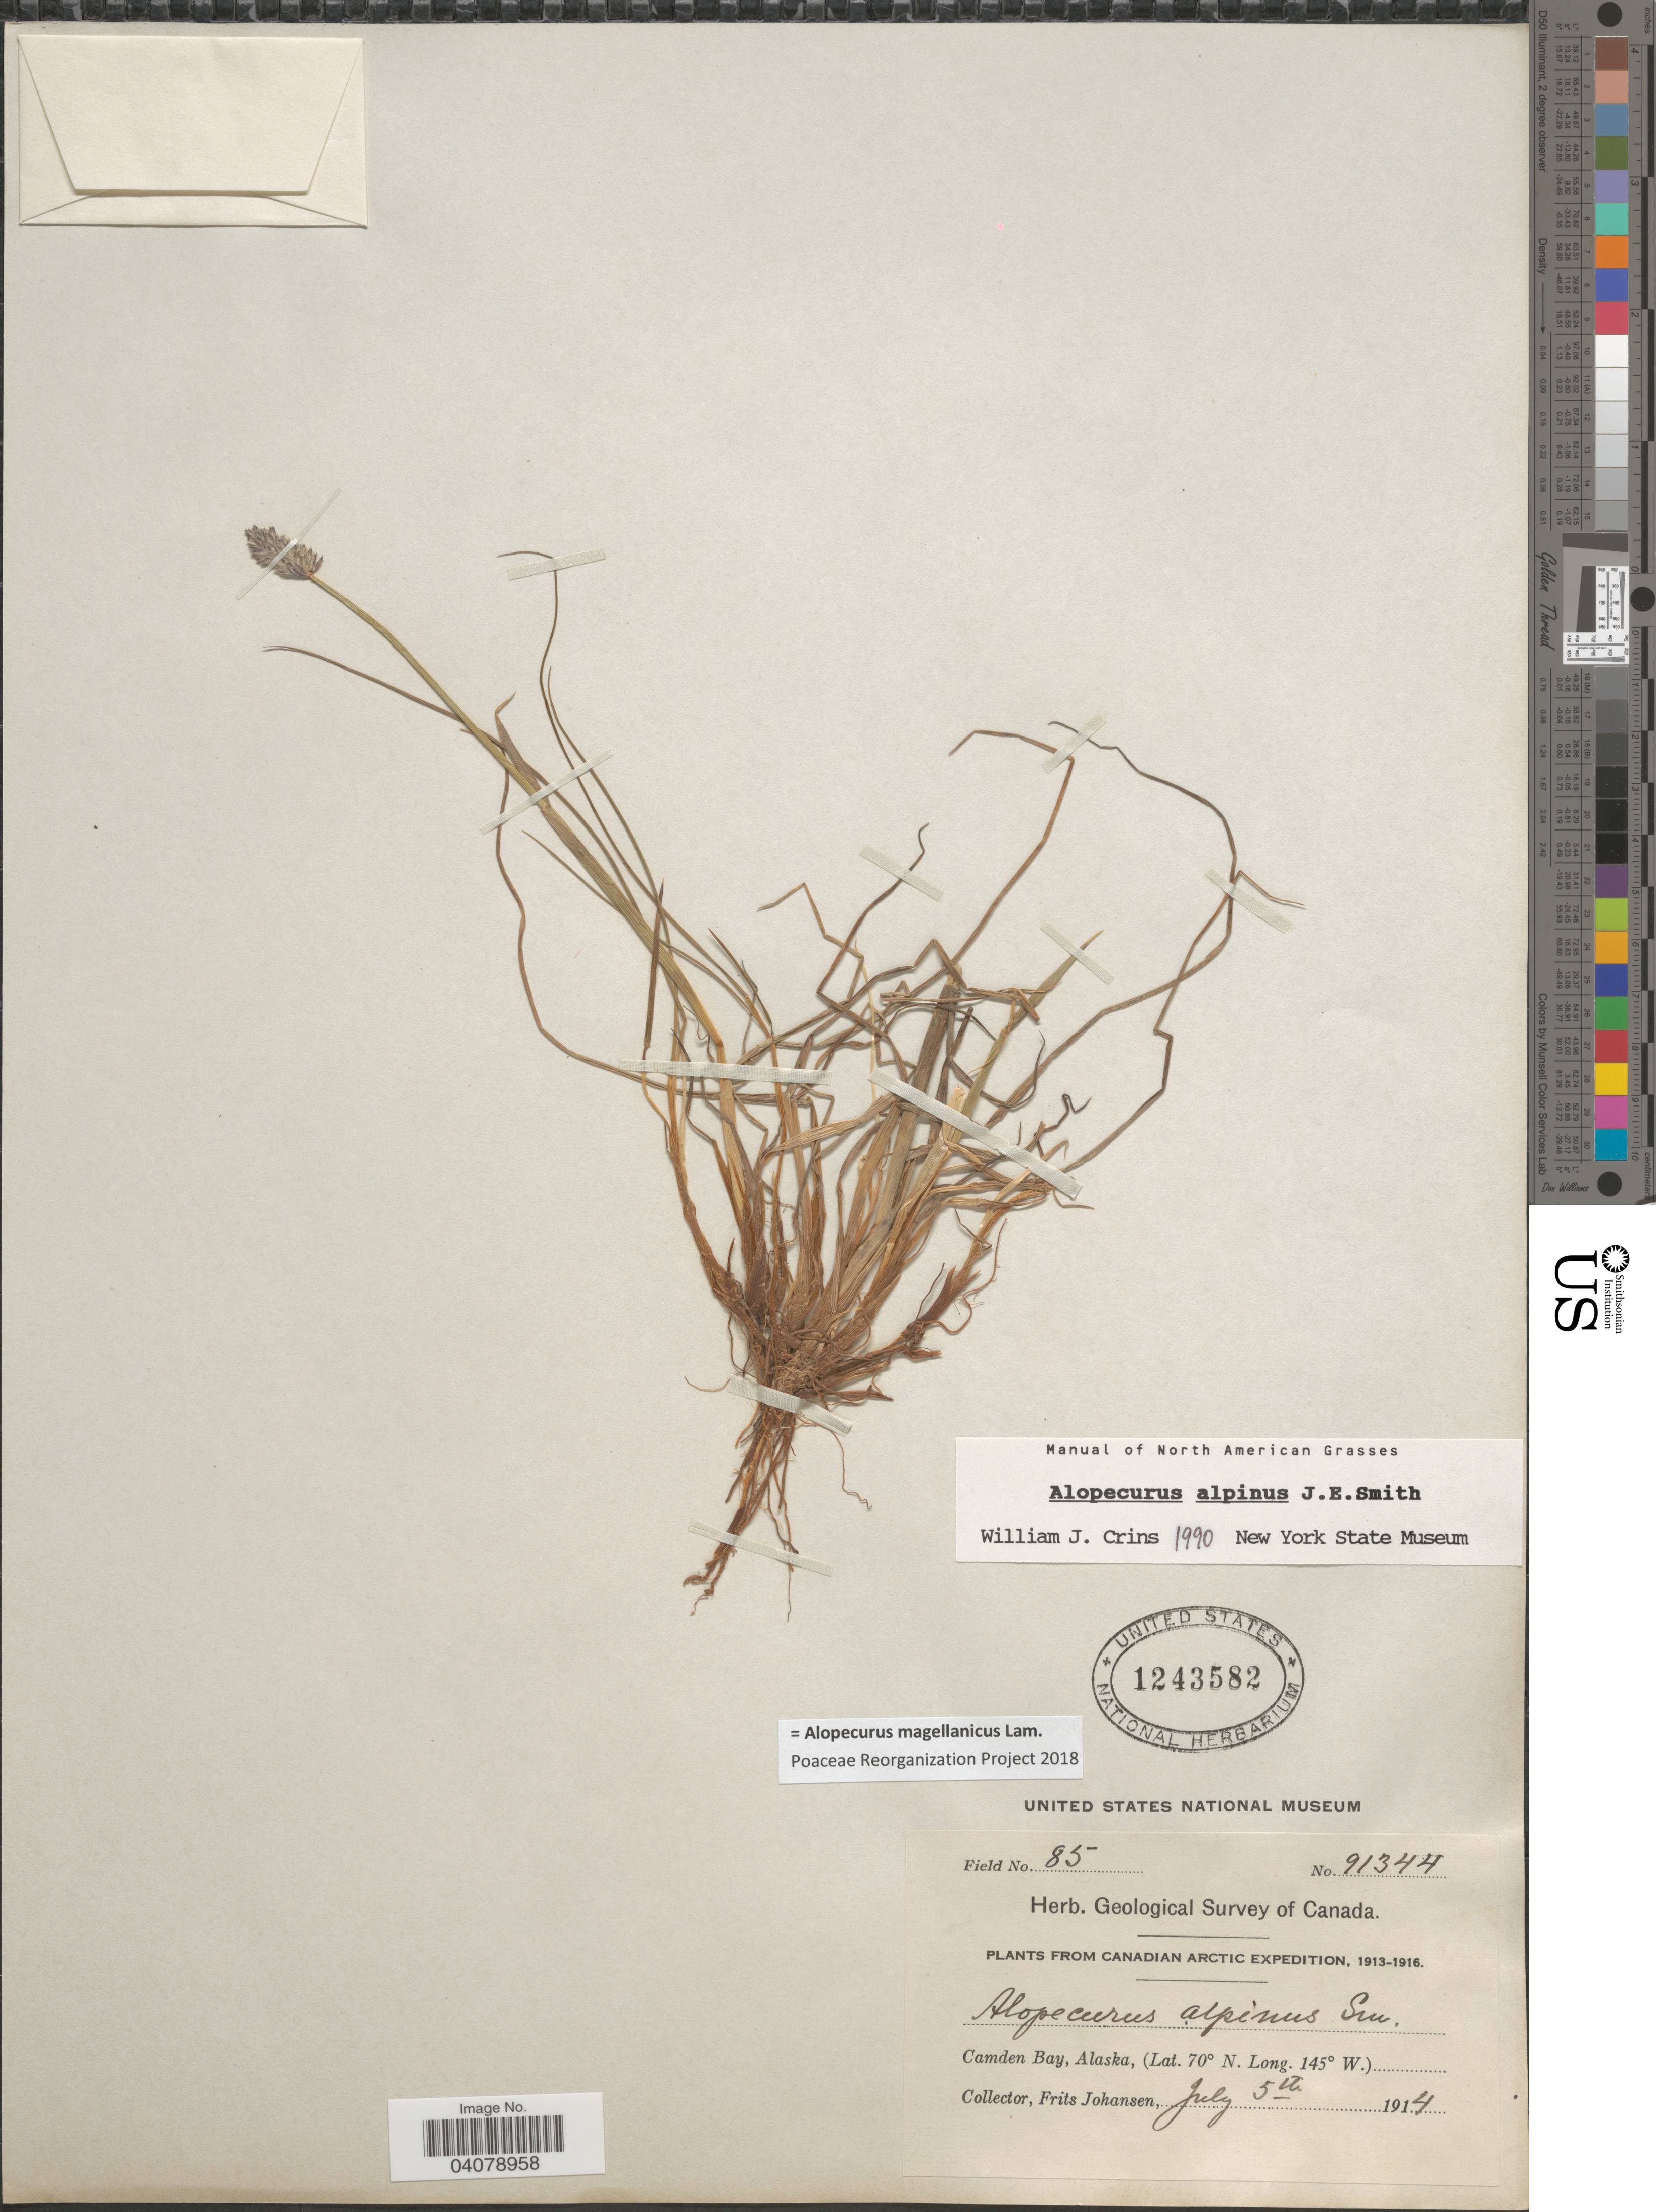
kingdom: Plantae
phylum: Tracheophyta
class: Liliopsida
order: Poales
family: Poaceae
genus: Alopecurus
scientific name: Alopecurus magellanicus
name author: Lam.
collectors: F. Johansen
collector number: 85/91344?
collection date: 1914-07-05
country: United States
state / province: Alaska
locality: Herb. Geological Survey of Canada. Canadian Arctic Expedition, 1913-1916. Camden Bay.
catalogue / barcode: US 1243582